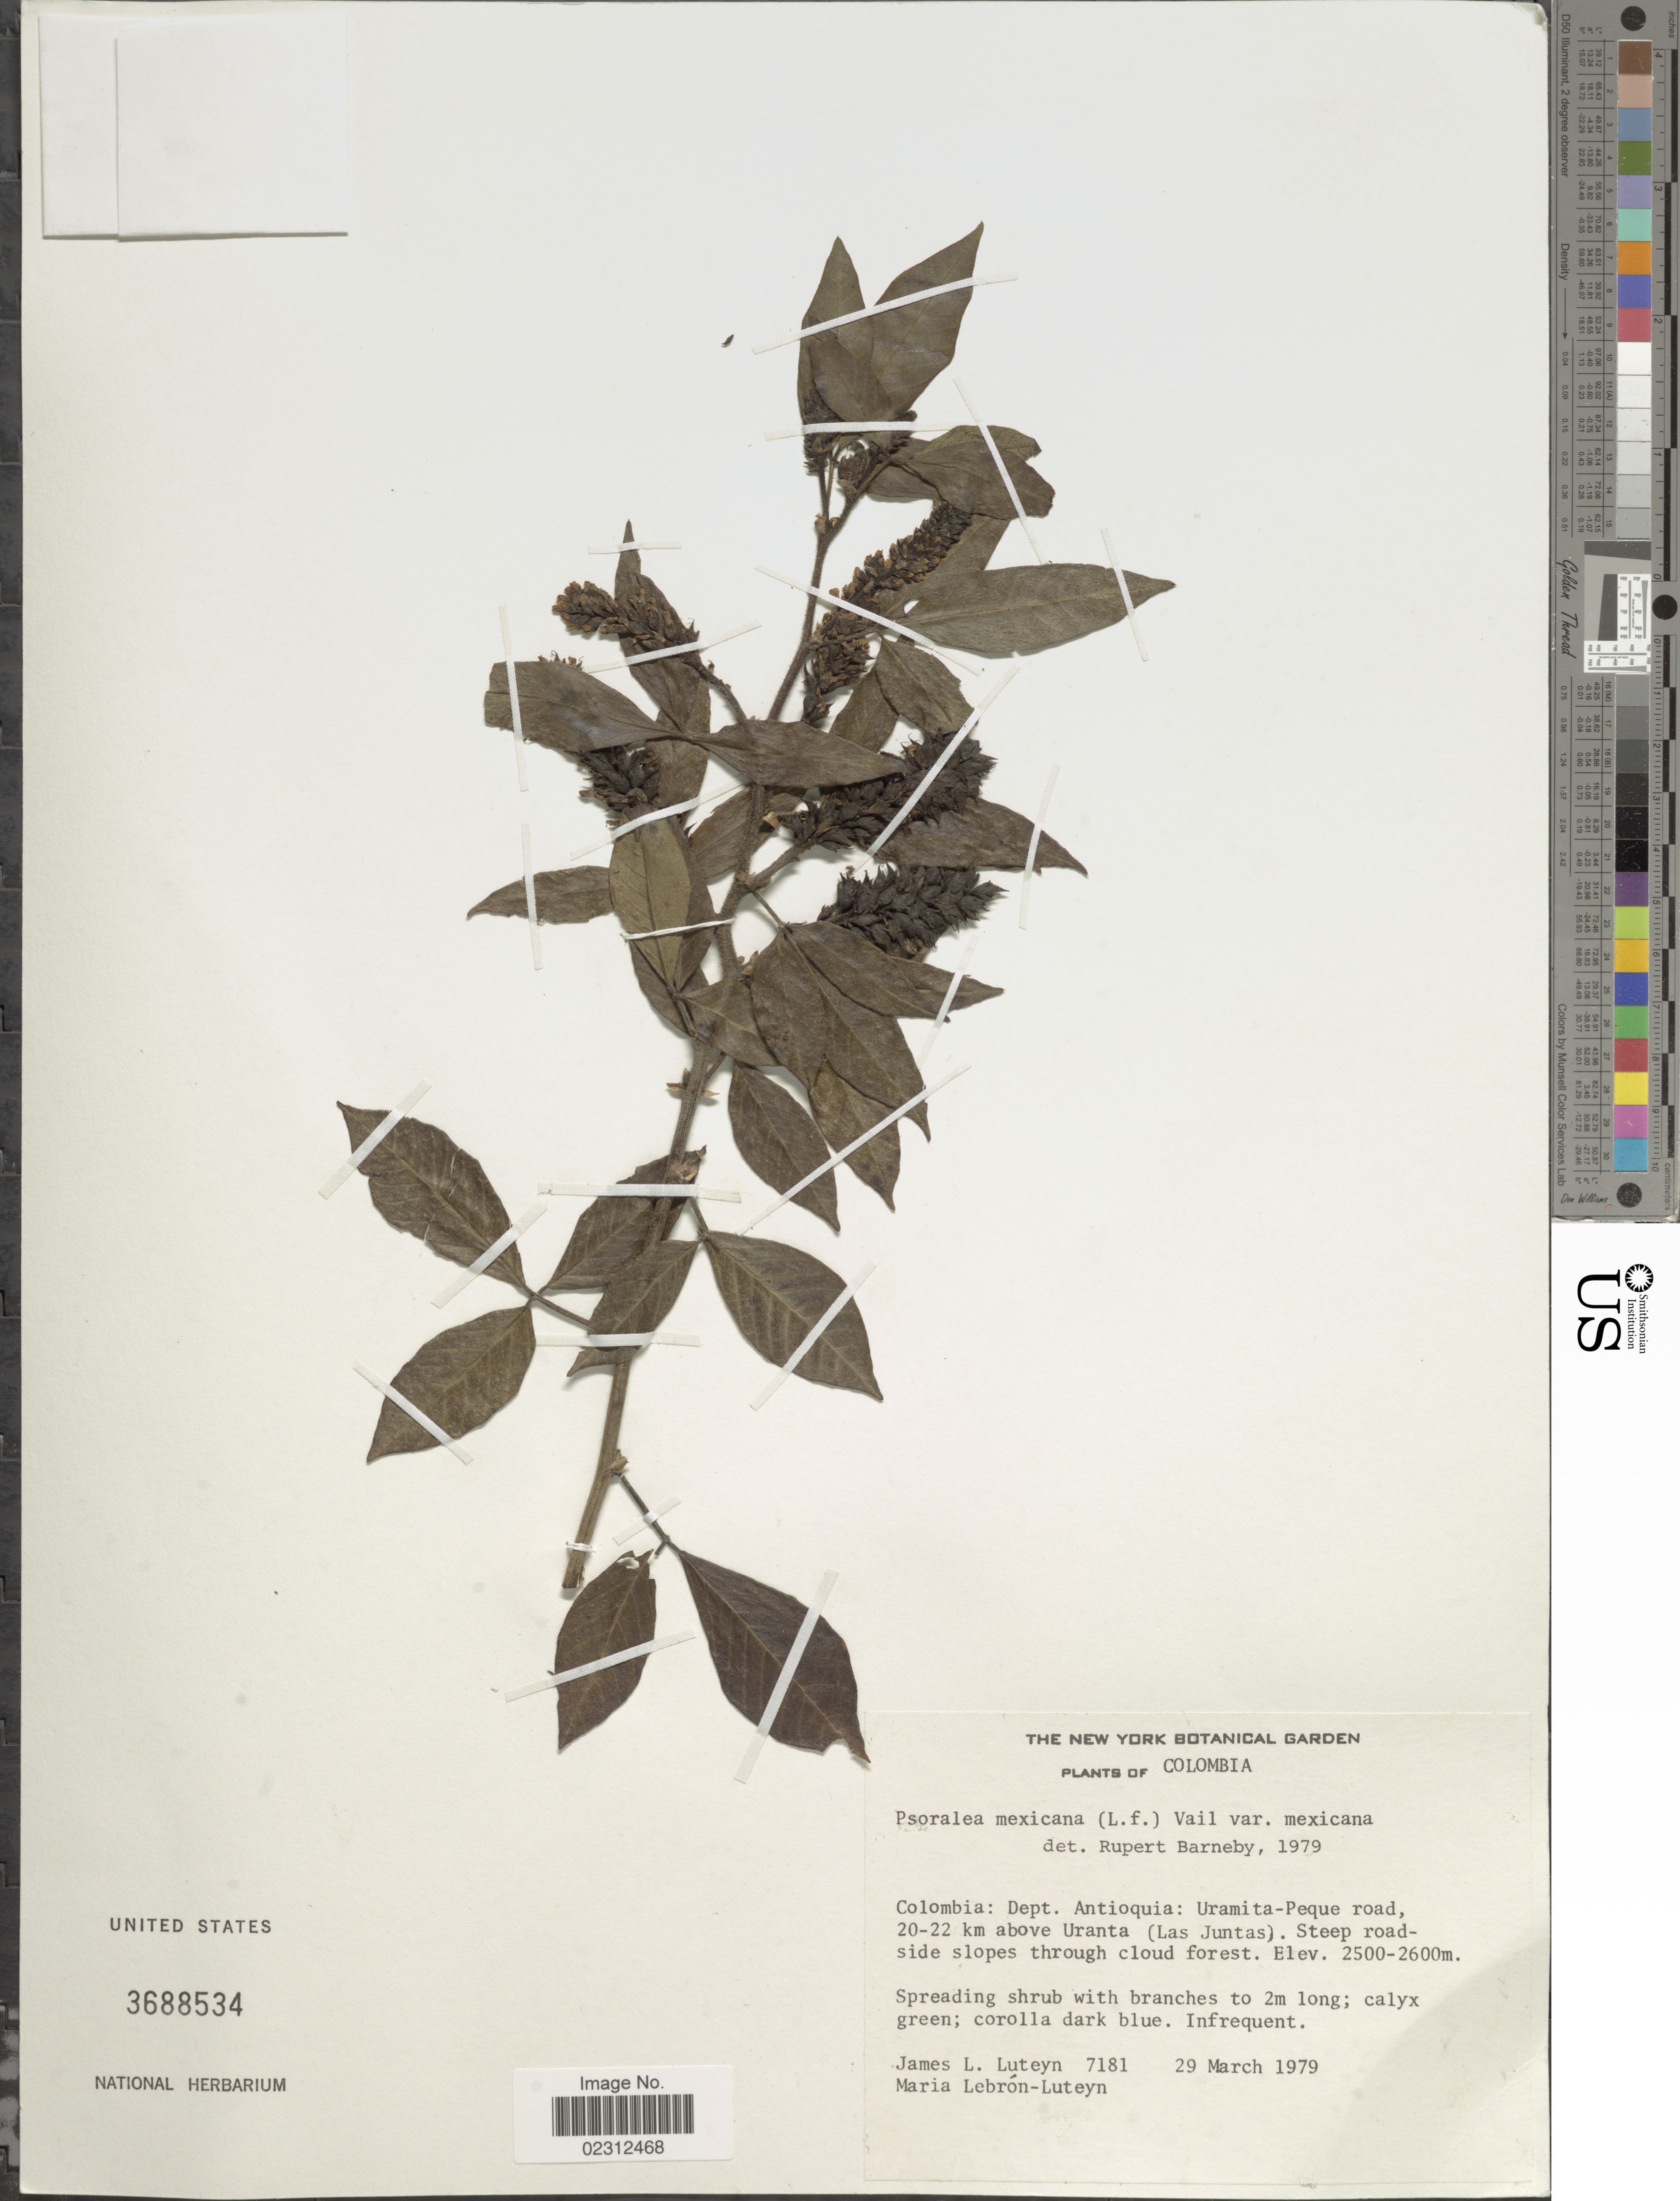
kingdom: Plantae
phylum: Tracheophyta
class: Magnoliopsida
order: Fabales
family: Fabaceae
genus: Psoralea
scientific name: Psoralea mexicana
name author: (L. f.) Vail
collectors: J. L. Luteyn & M. L. Lebrón-Luteyn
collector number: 7181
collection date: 1979-03-29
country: Colombia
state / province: Antioquia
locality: Urmita-Peque road, 20-22 km above Uranta (Las Juntas)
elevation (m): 2500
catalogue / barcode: US 3688534